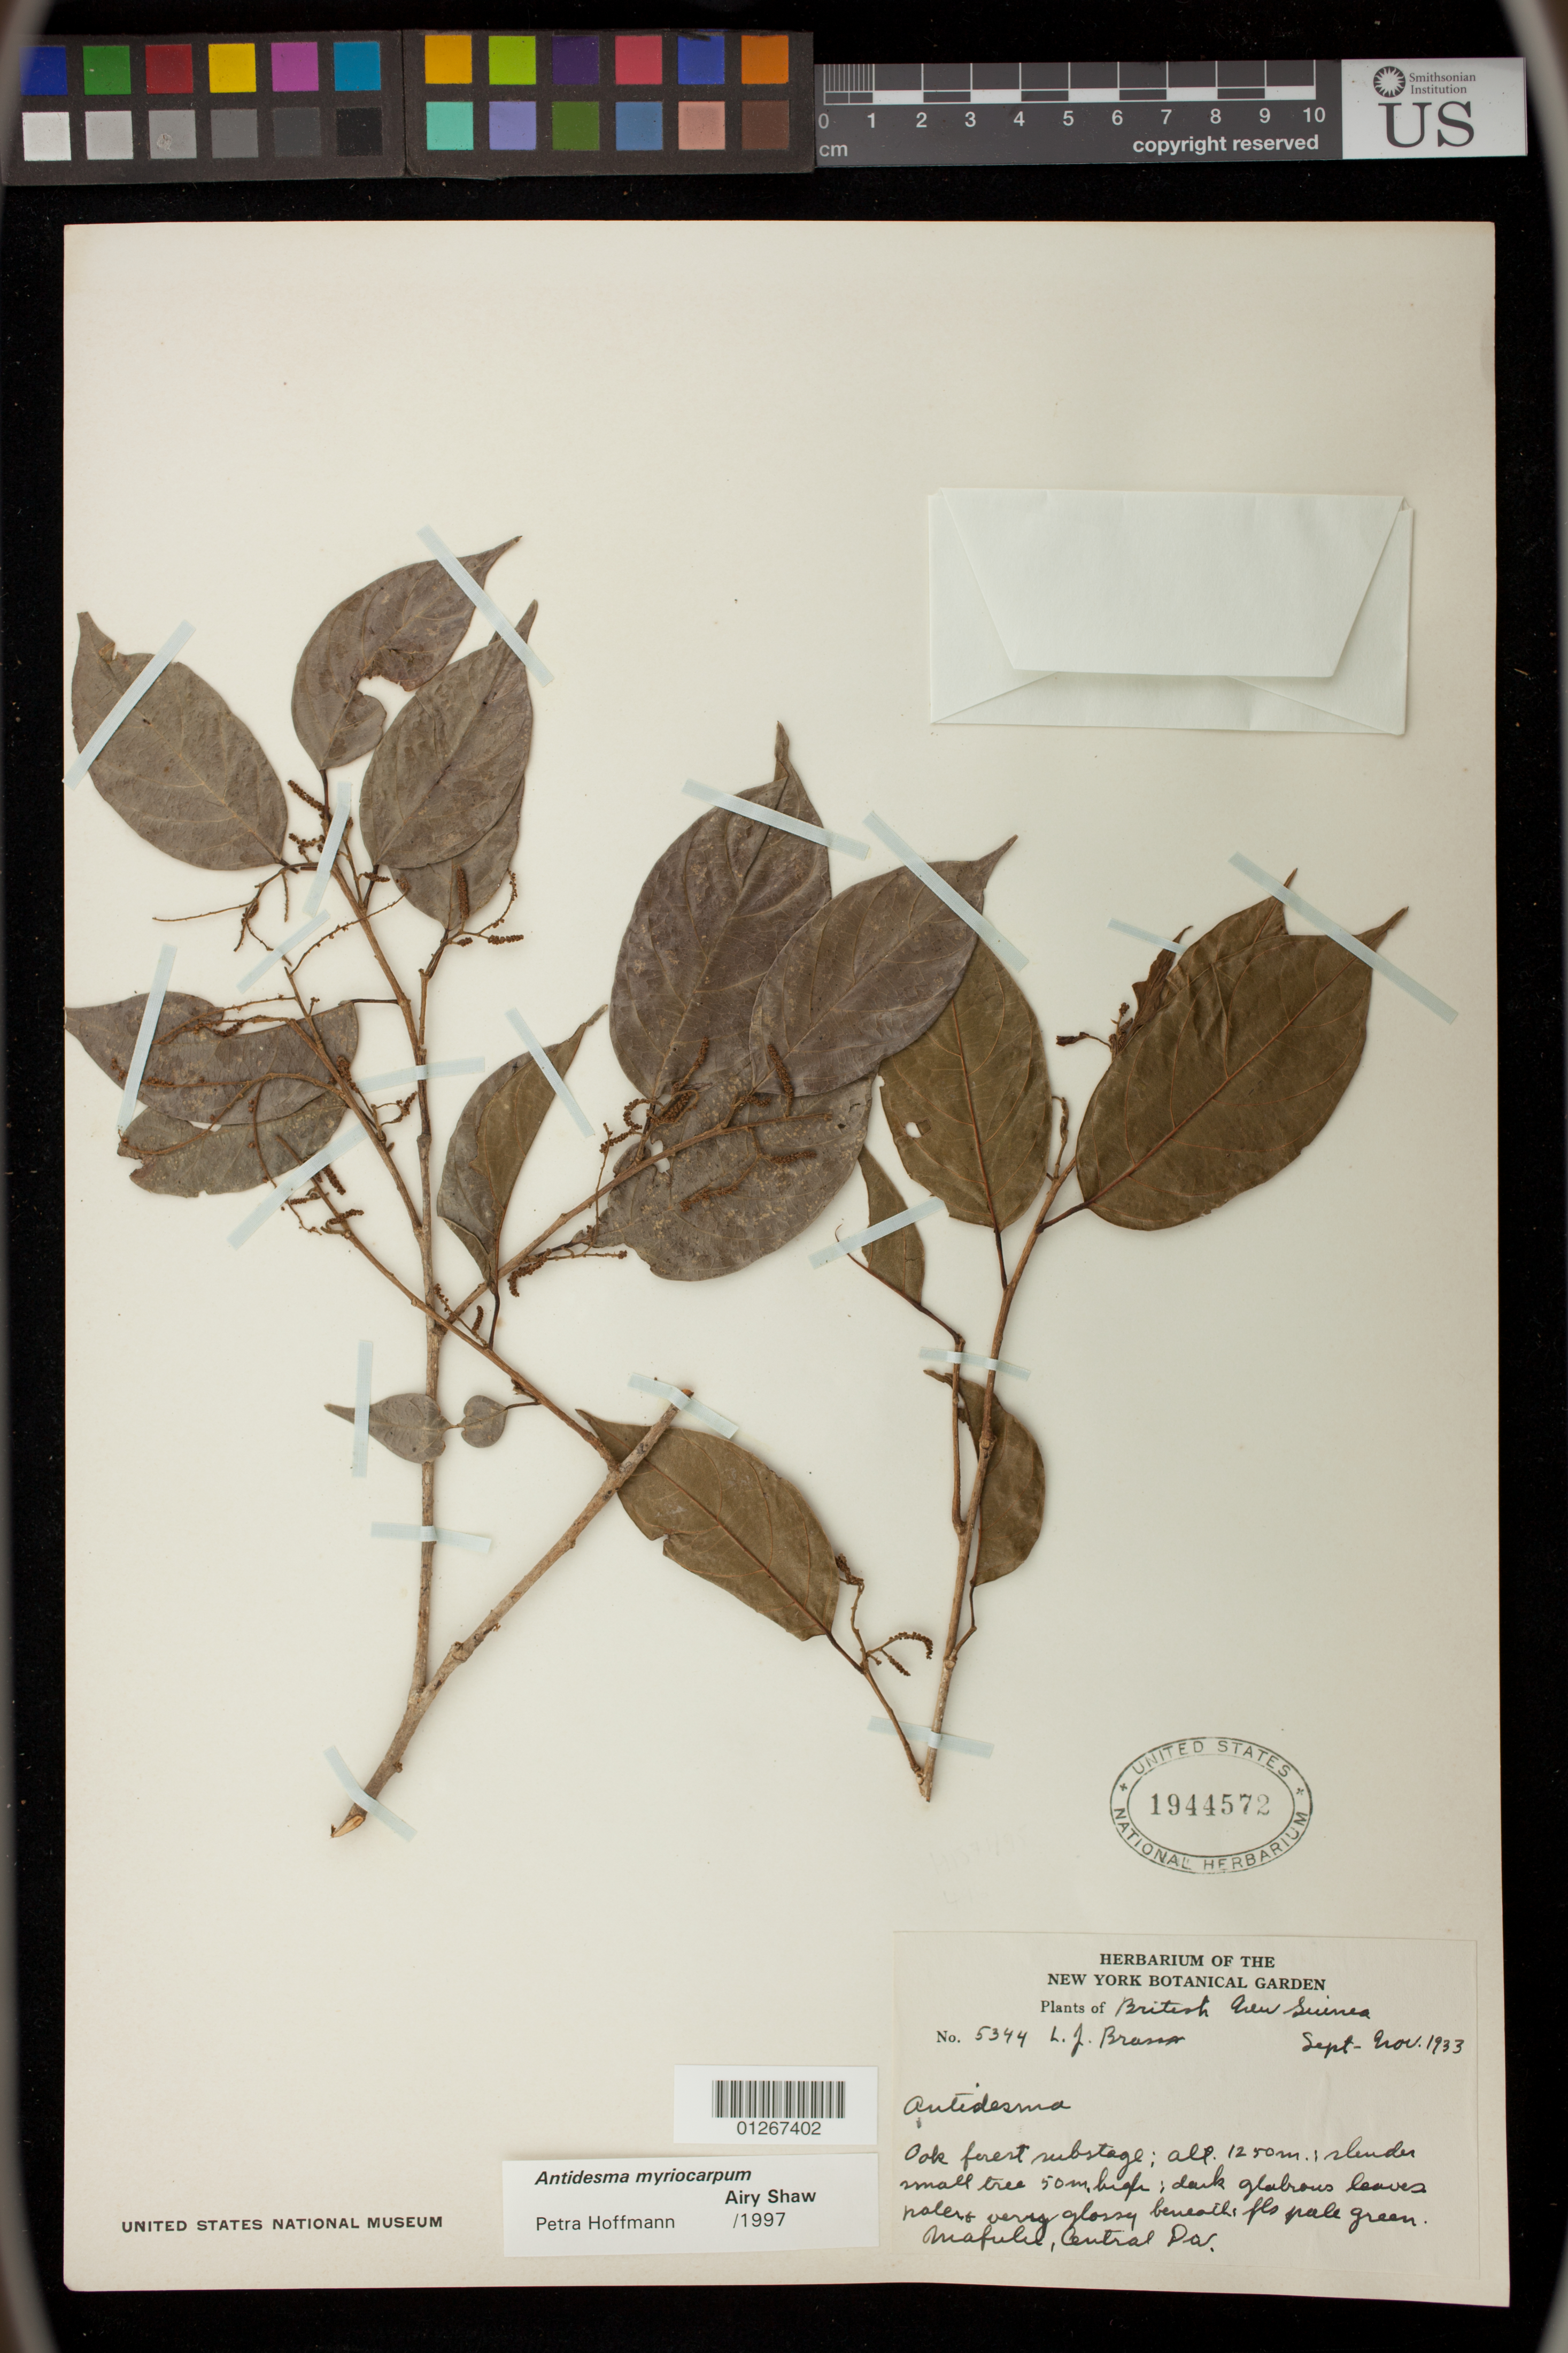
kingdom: Plantae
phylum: Tracheophyta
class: Magnoliopsida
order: Malpighiales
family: Phyllanthaceae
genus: Antidesma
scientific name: Antidesma myriocarpum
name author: Airy Shaw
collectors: L. J. K. Brace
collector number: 5344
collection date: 1933-09/1933-11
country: Papua New Guinea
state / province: Central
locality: British New Guinea.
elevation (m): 1250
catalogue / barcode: US 1944572